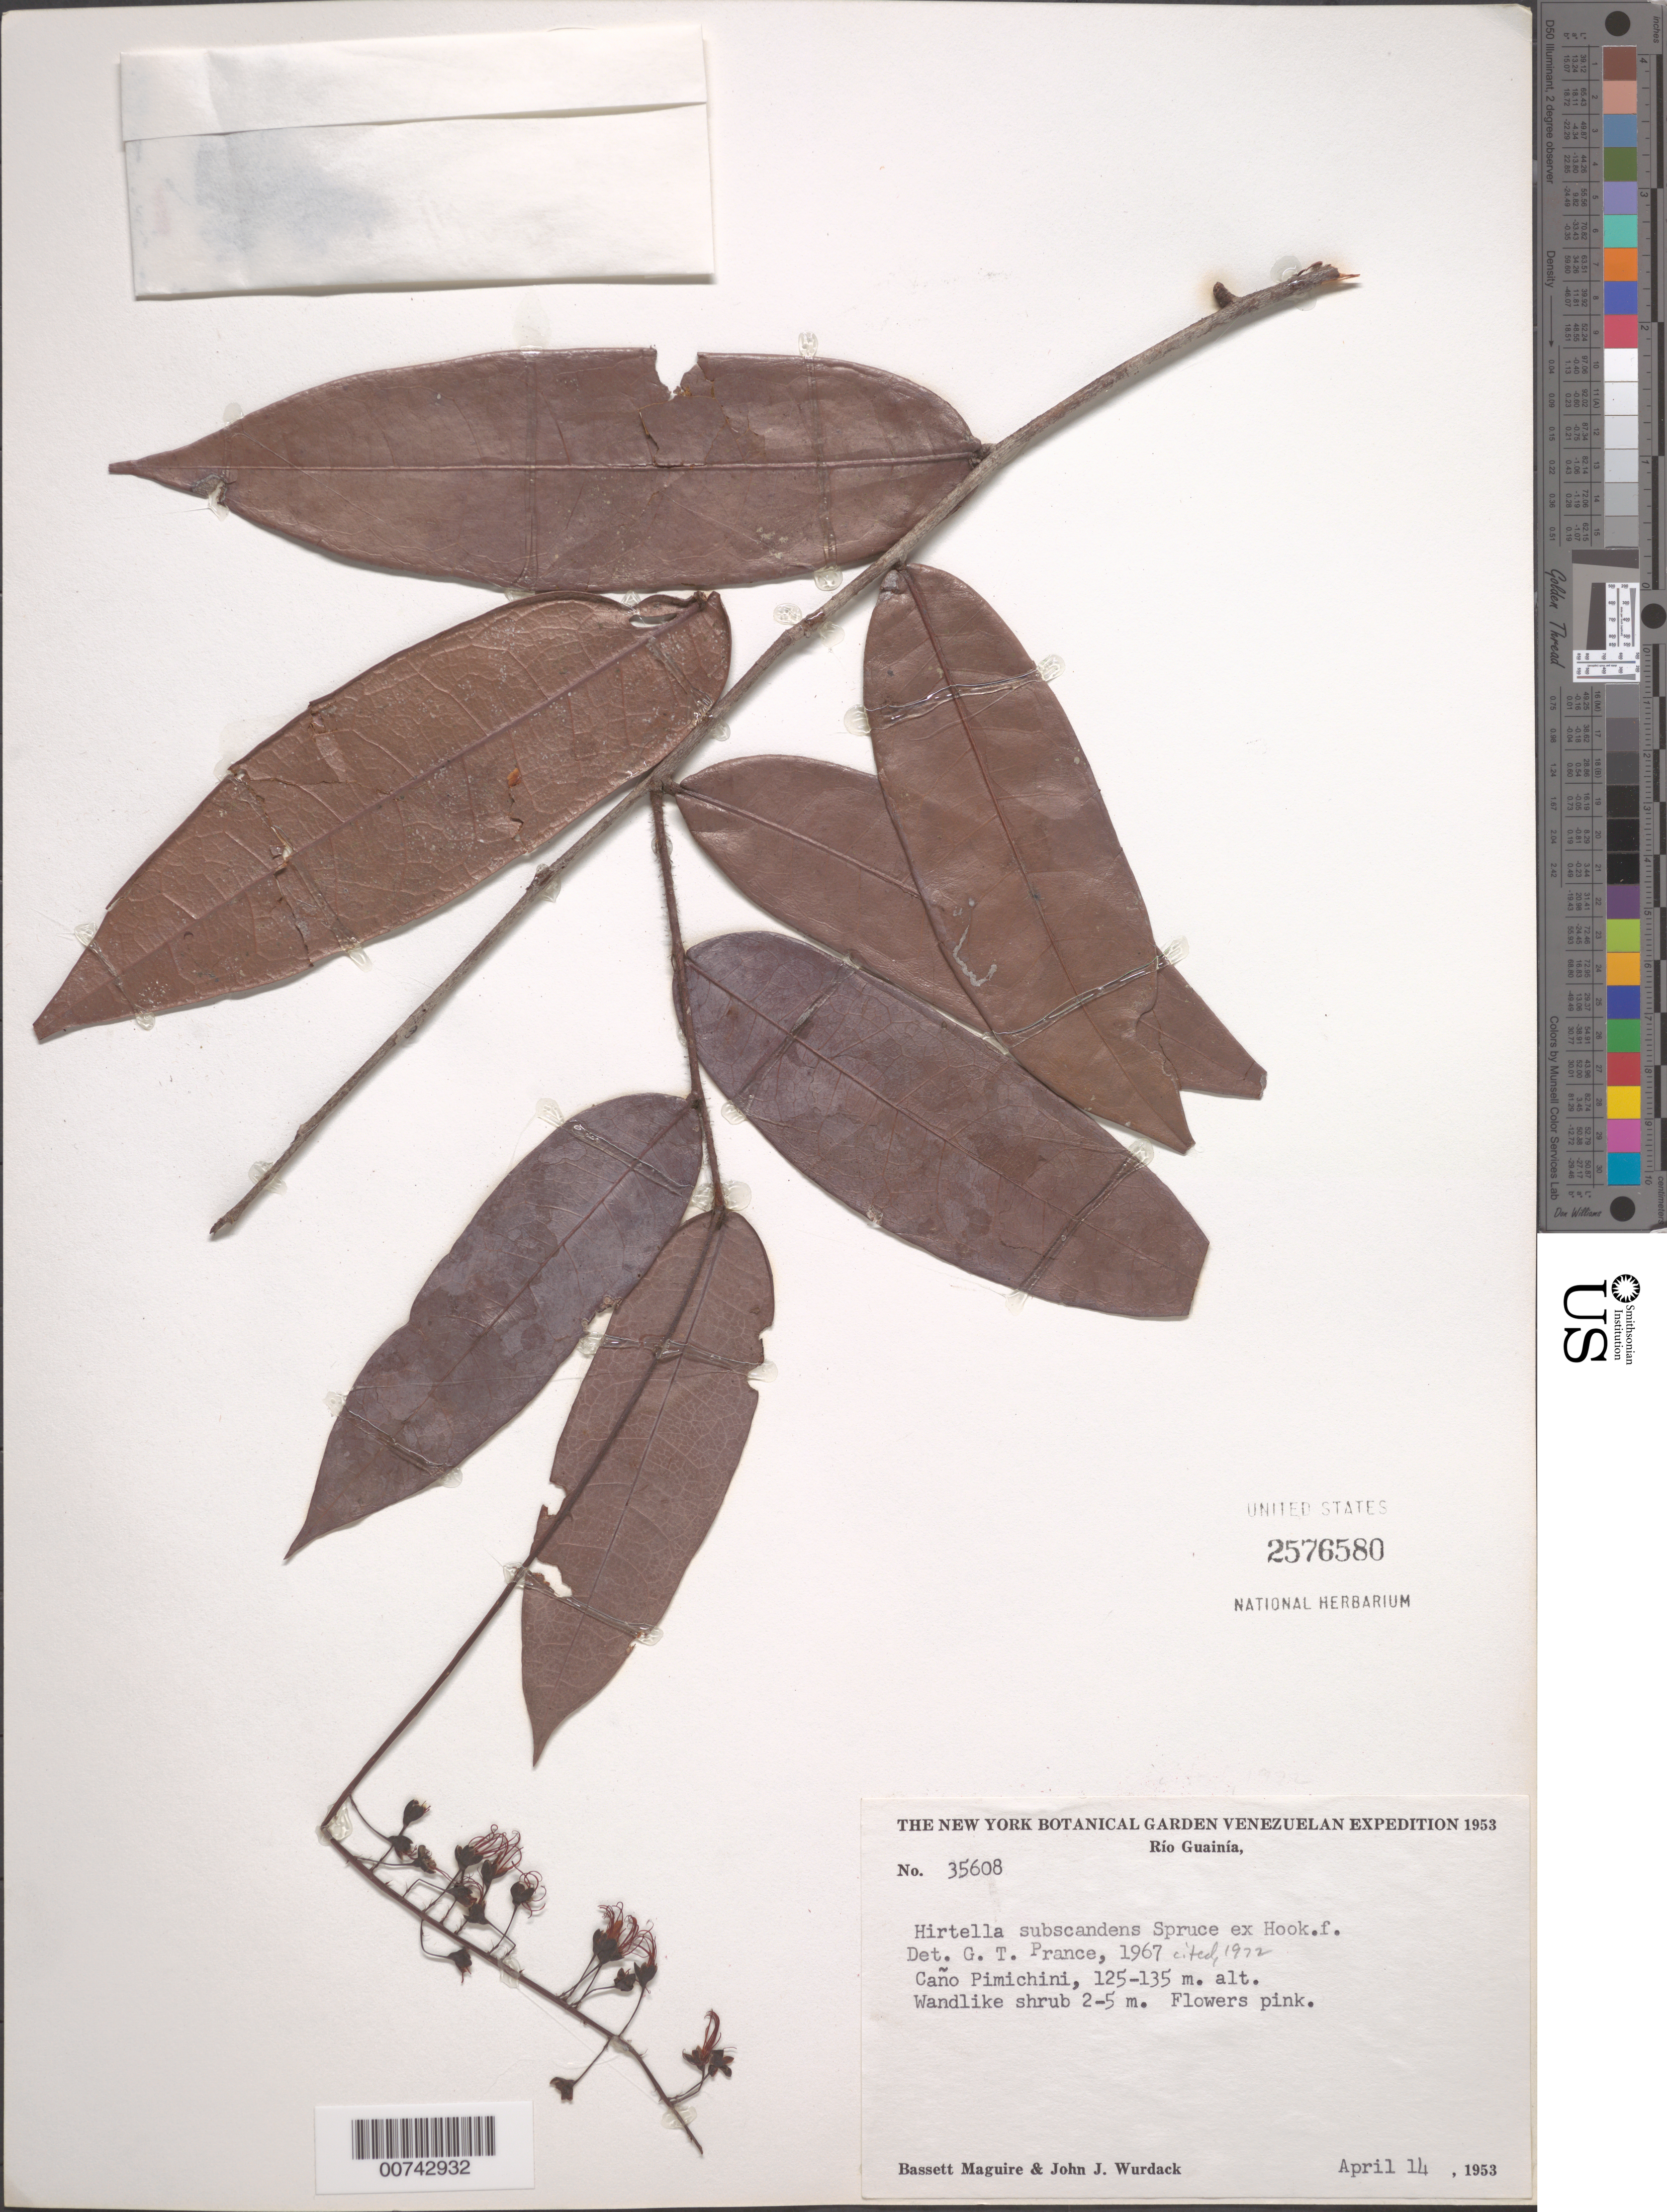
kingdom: Plantae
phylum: Tracheophyta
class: Magnoliopsida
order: Malpighiales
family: Chrysobalanaceae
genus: Hirtella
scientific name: Hirtella subscandens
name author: Spruce ex Hook. f.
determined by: Prance, G. T.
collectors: B. Maguire & J. J. Wurdack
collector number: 35608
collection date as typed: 14-Apr-53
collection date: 1953-04-14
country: Venezuela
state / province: Amazonas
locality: Río Guainía, Caño Pimichin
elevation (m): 125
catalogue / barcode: US 2576580